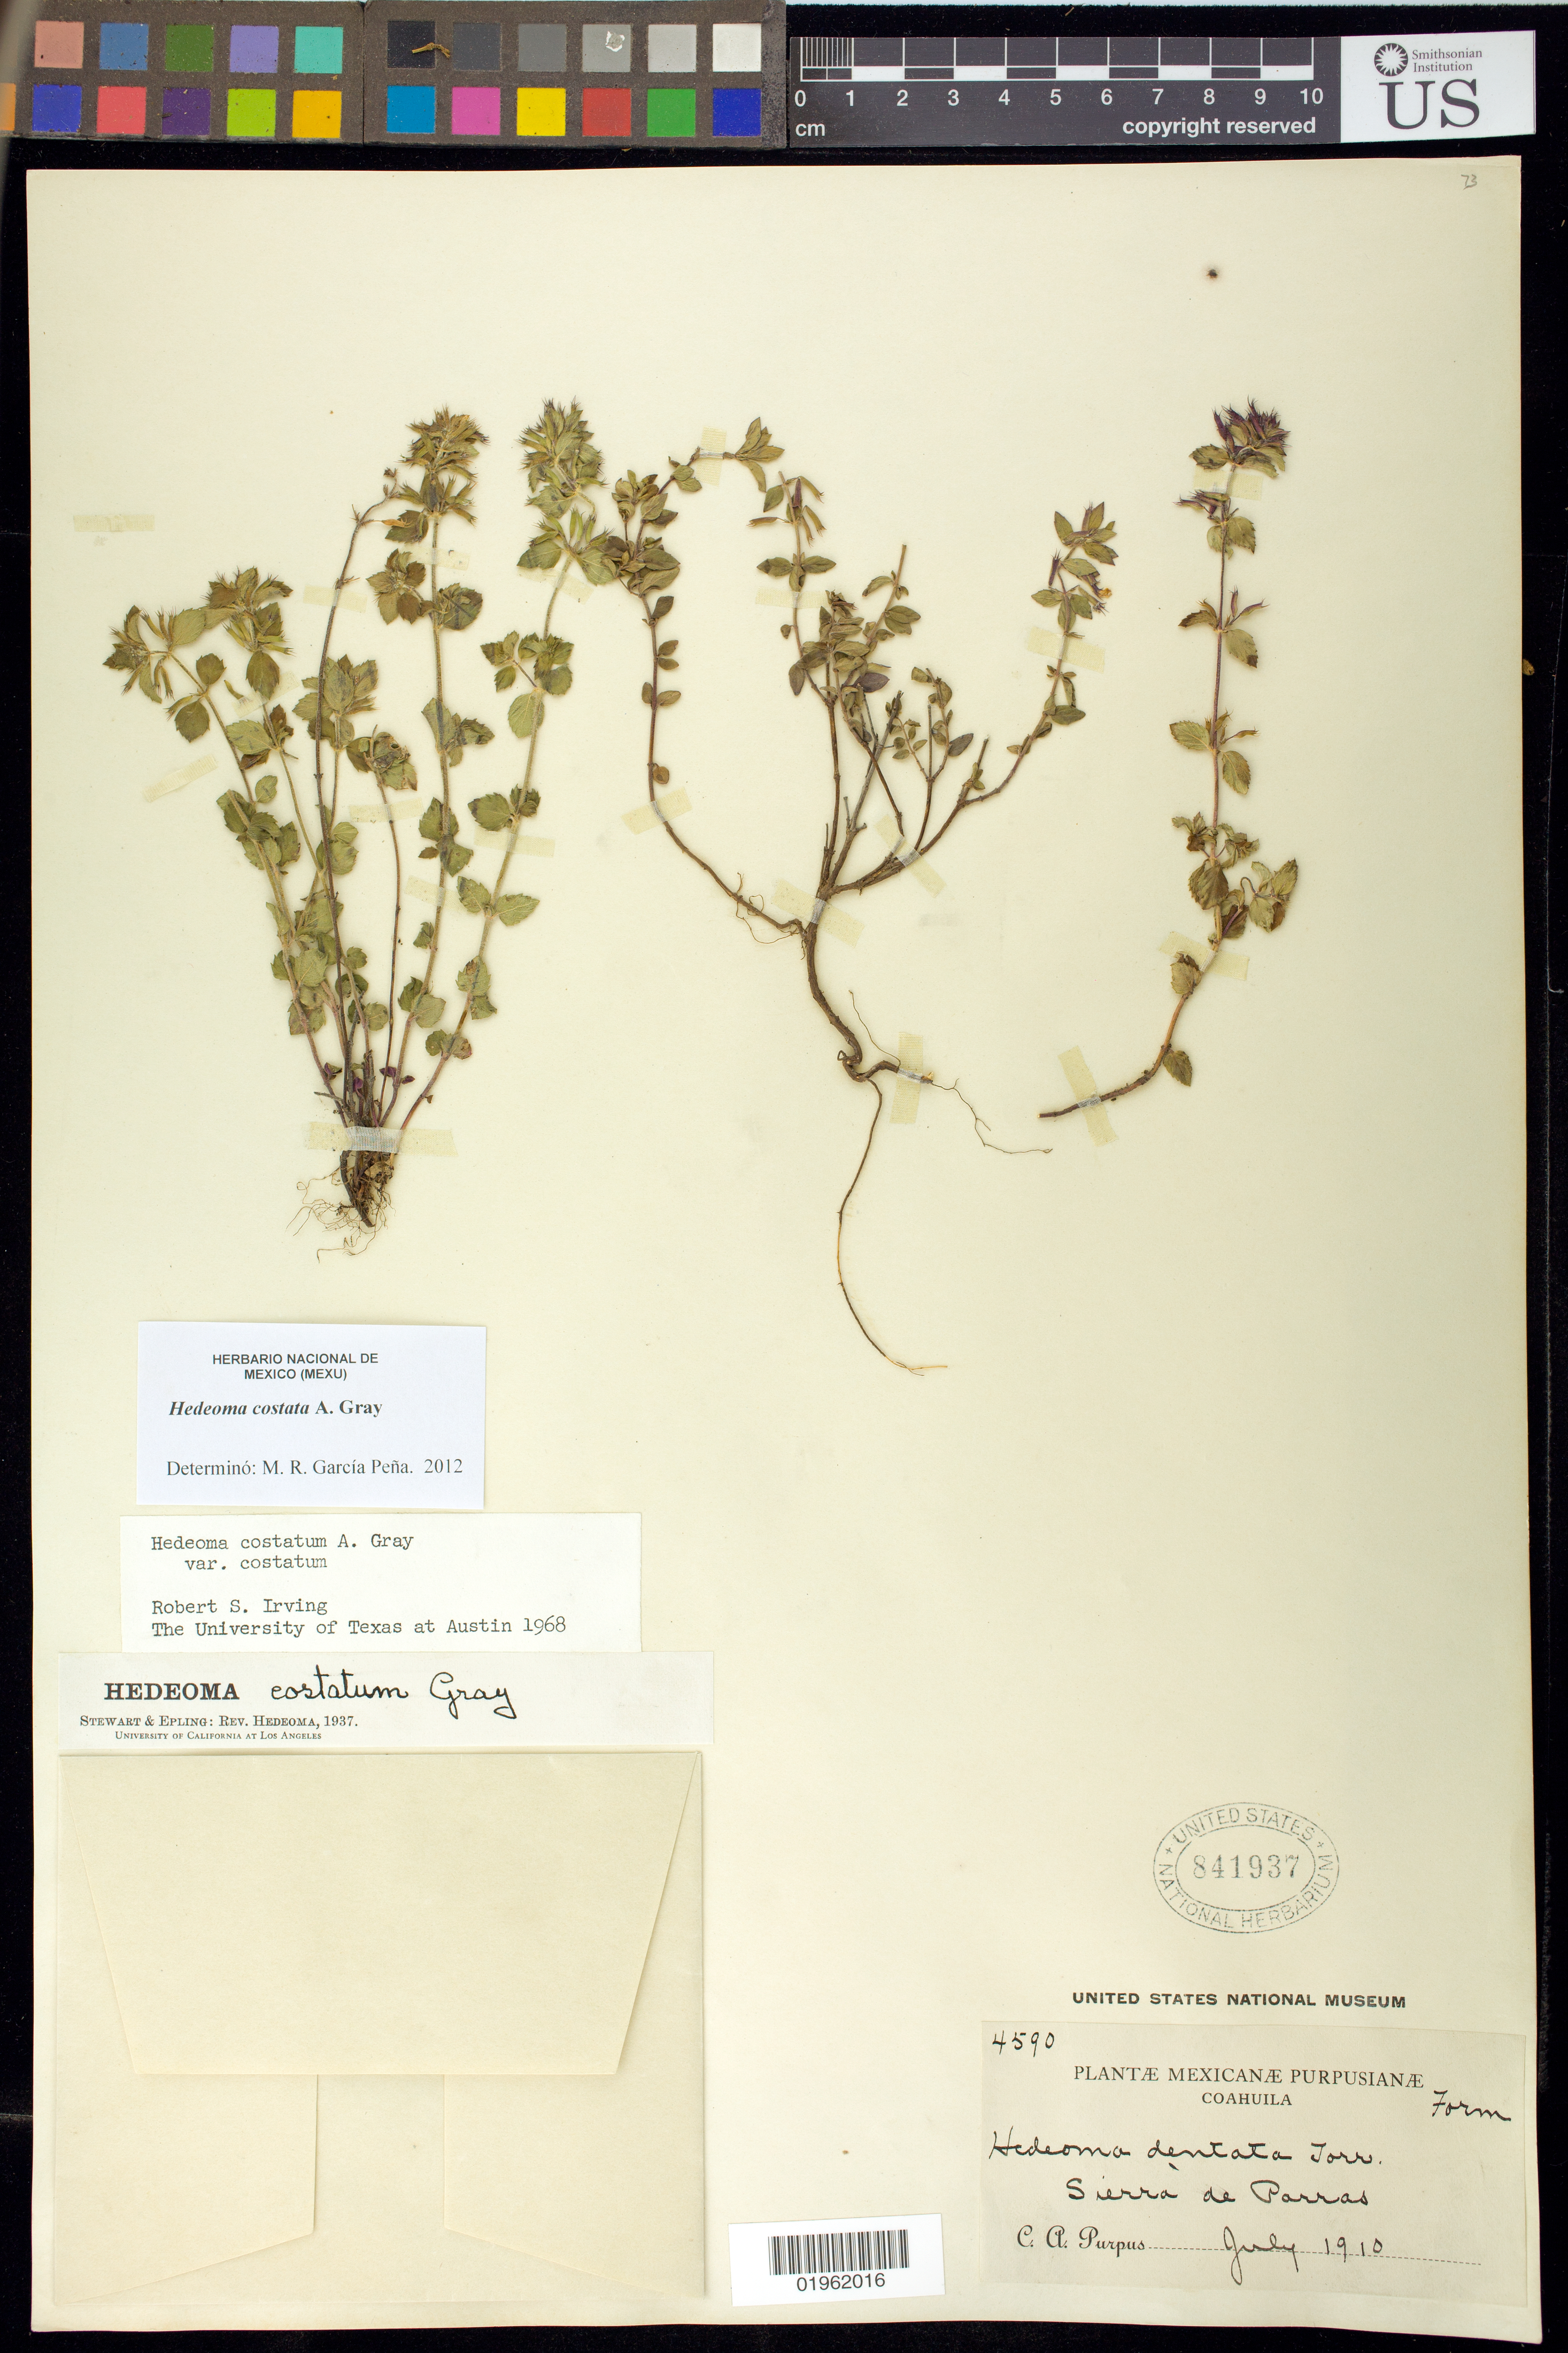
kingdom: Plantae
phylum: Tracheophyta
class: Magnoliopsida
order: Lamiales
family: Lamiaceae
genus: Hedeoma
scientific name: Hedeoma costata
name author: A. Gray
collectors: C. A. Purpus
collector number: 4590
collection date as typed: Jul 1910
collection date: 1910-07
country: Mexico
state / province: Coahuila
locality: Sierra de Parras.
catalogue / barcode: US 841937